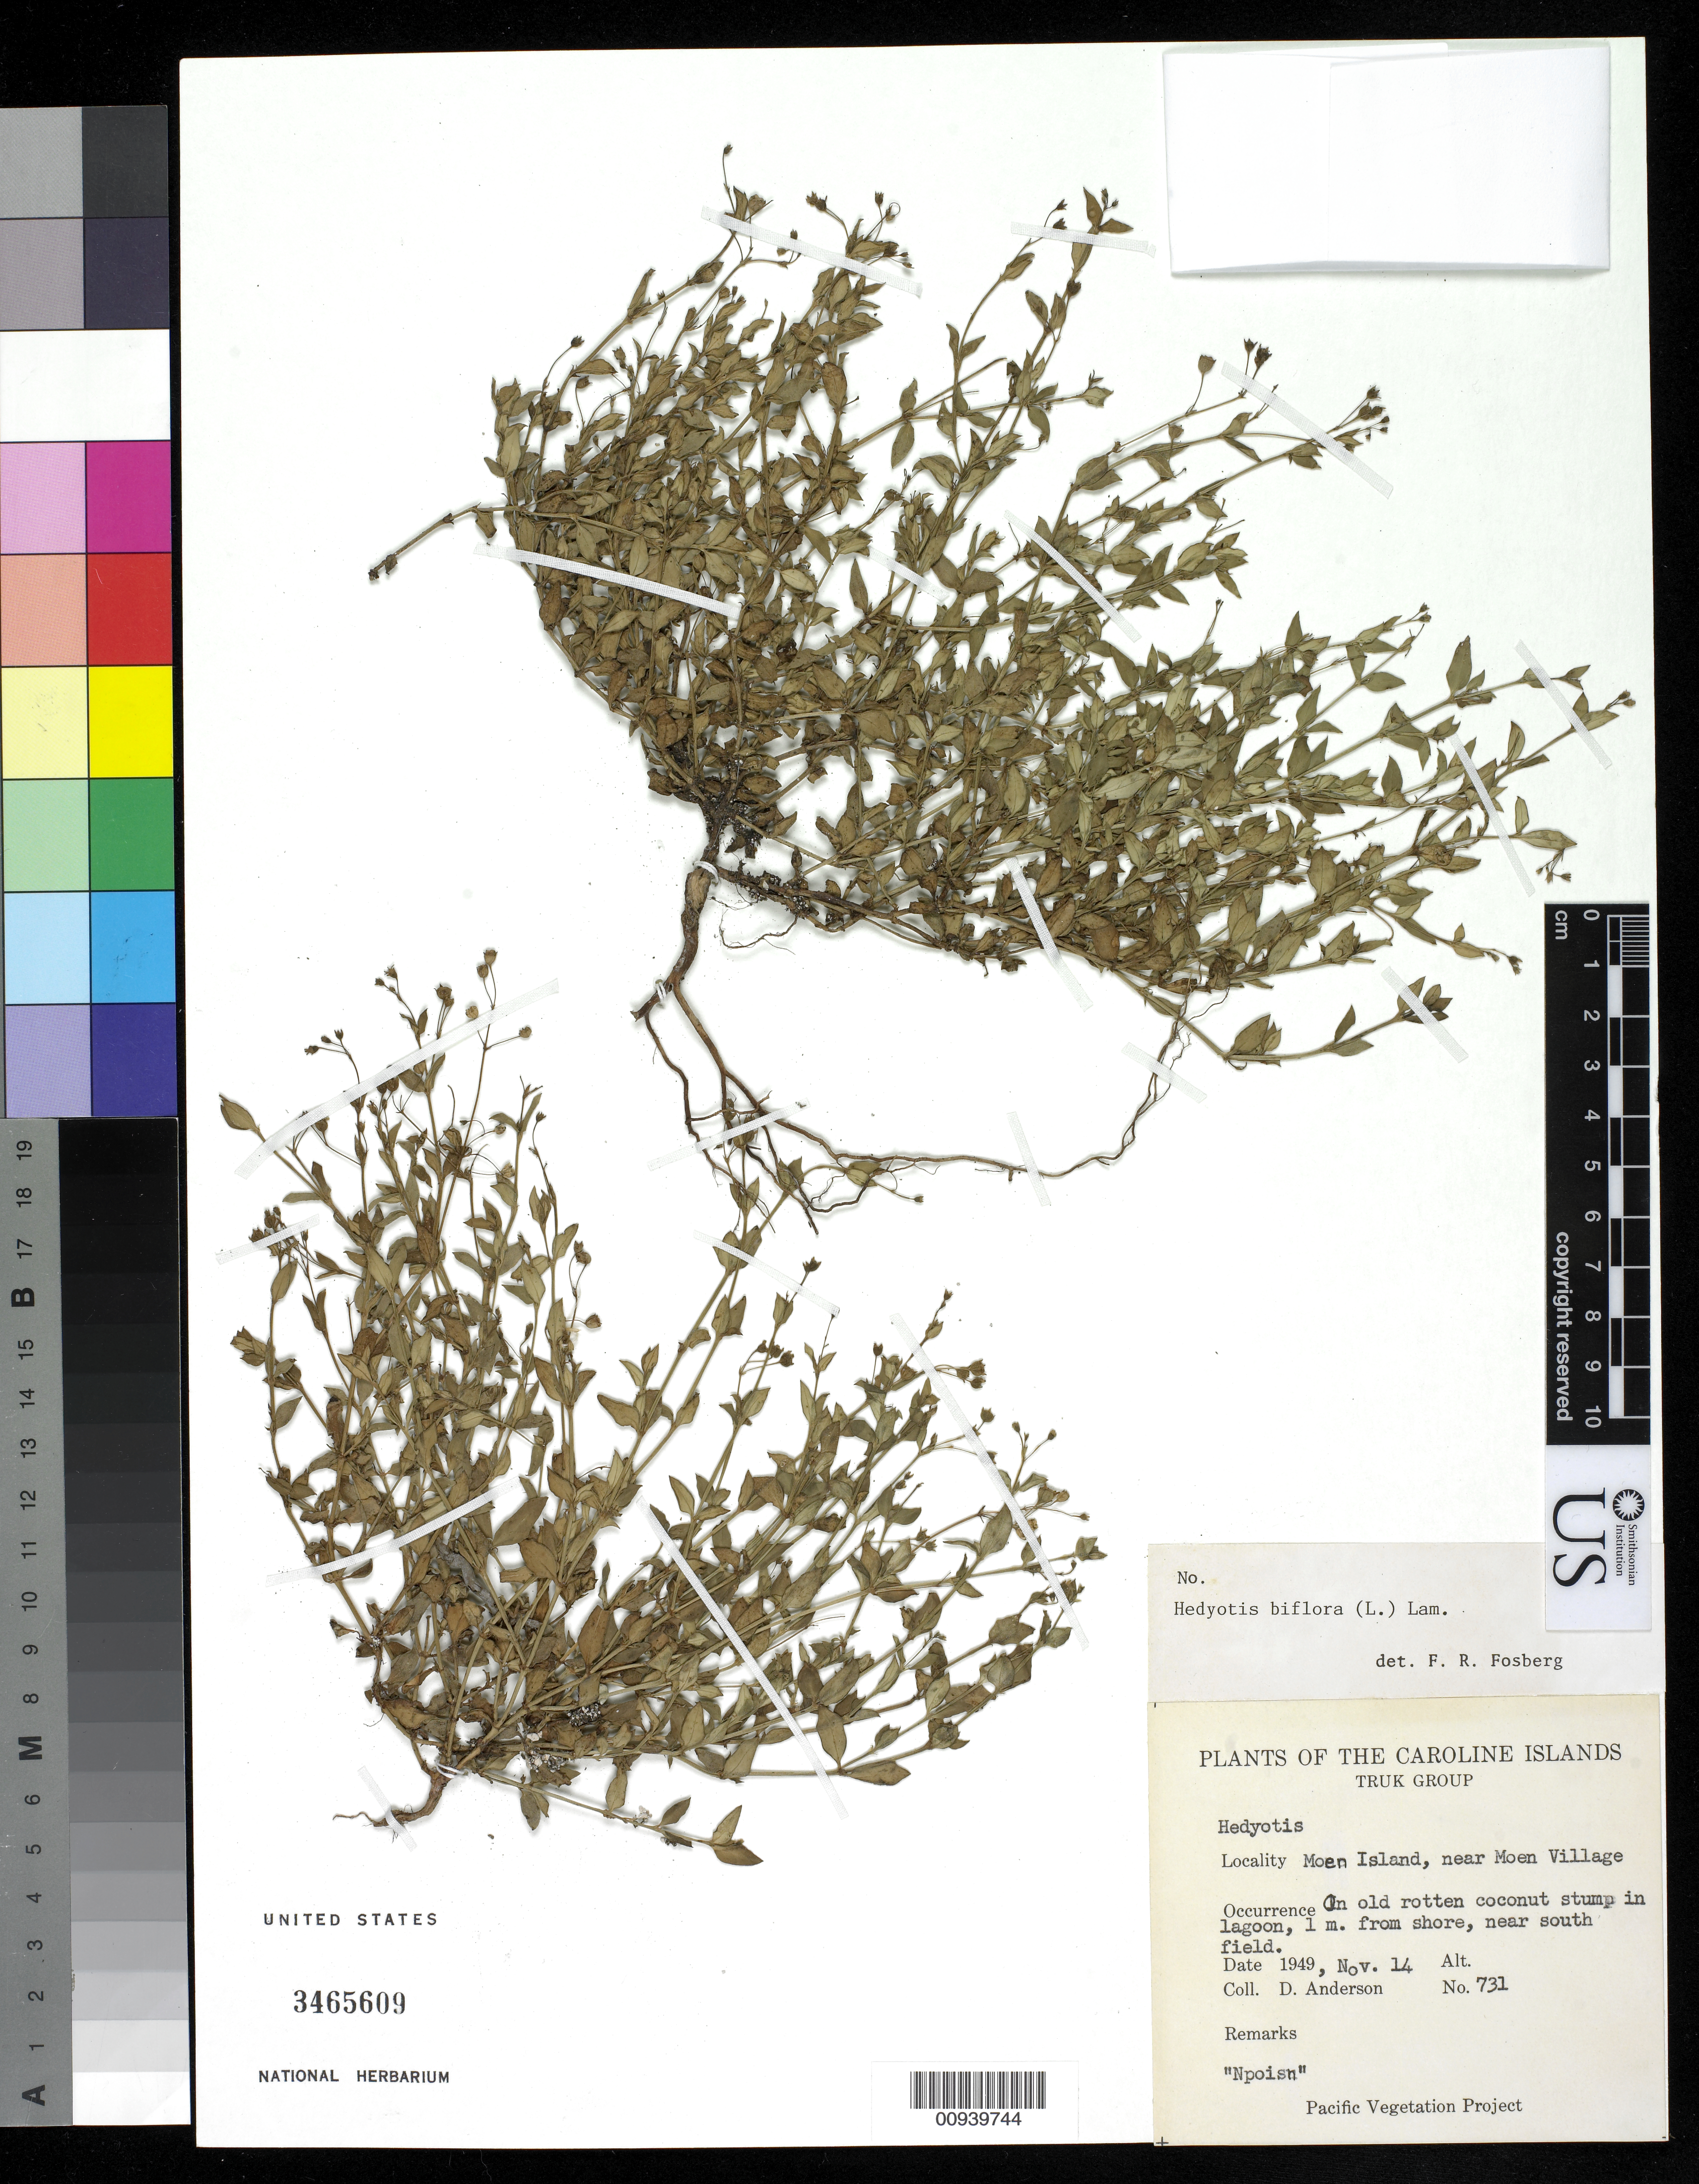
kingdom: Plantae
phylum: Tracheophyta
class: Magnoliopsida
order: Gentianales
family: Rubiaceae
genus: Leptopetalum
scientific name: Leptopetalum biflorum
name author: (L.) Neupane & N. Wikstr.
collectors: D. Anderson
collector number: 731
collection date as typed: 14 Nov 1949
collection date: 1949-11-14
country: Micronesia, Federated States of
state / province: Truk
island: Moen [Wono]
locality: Near Moen Village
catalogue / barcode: US 3465609